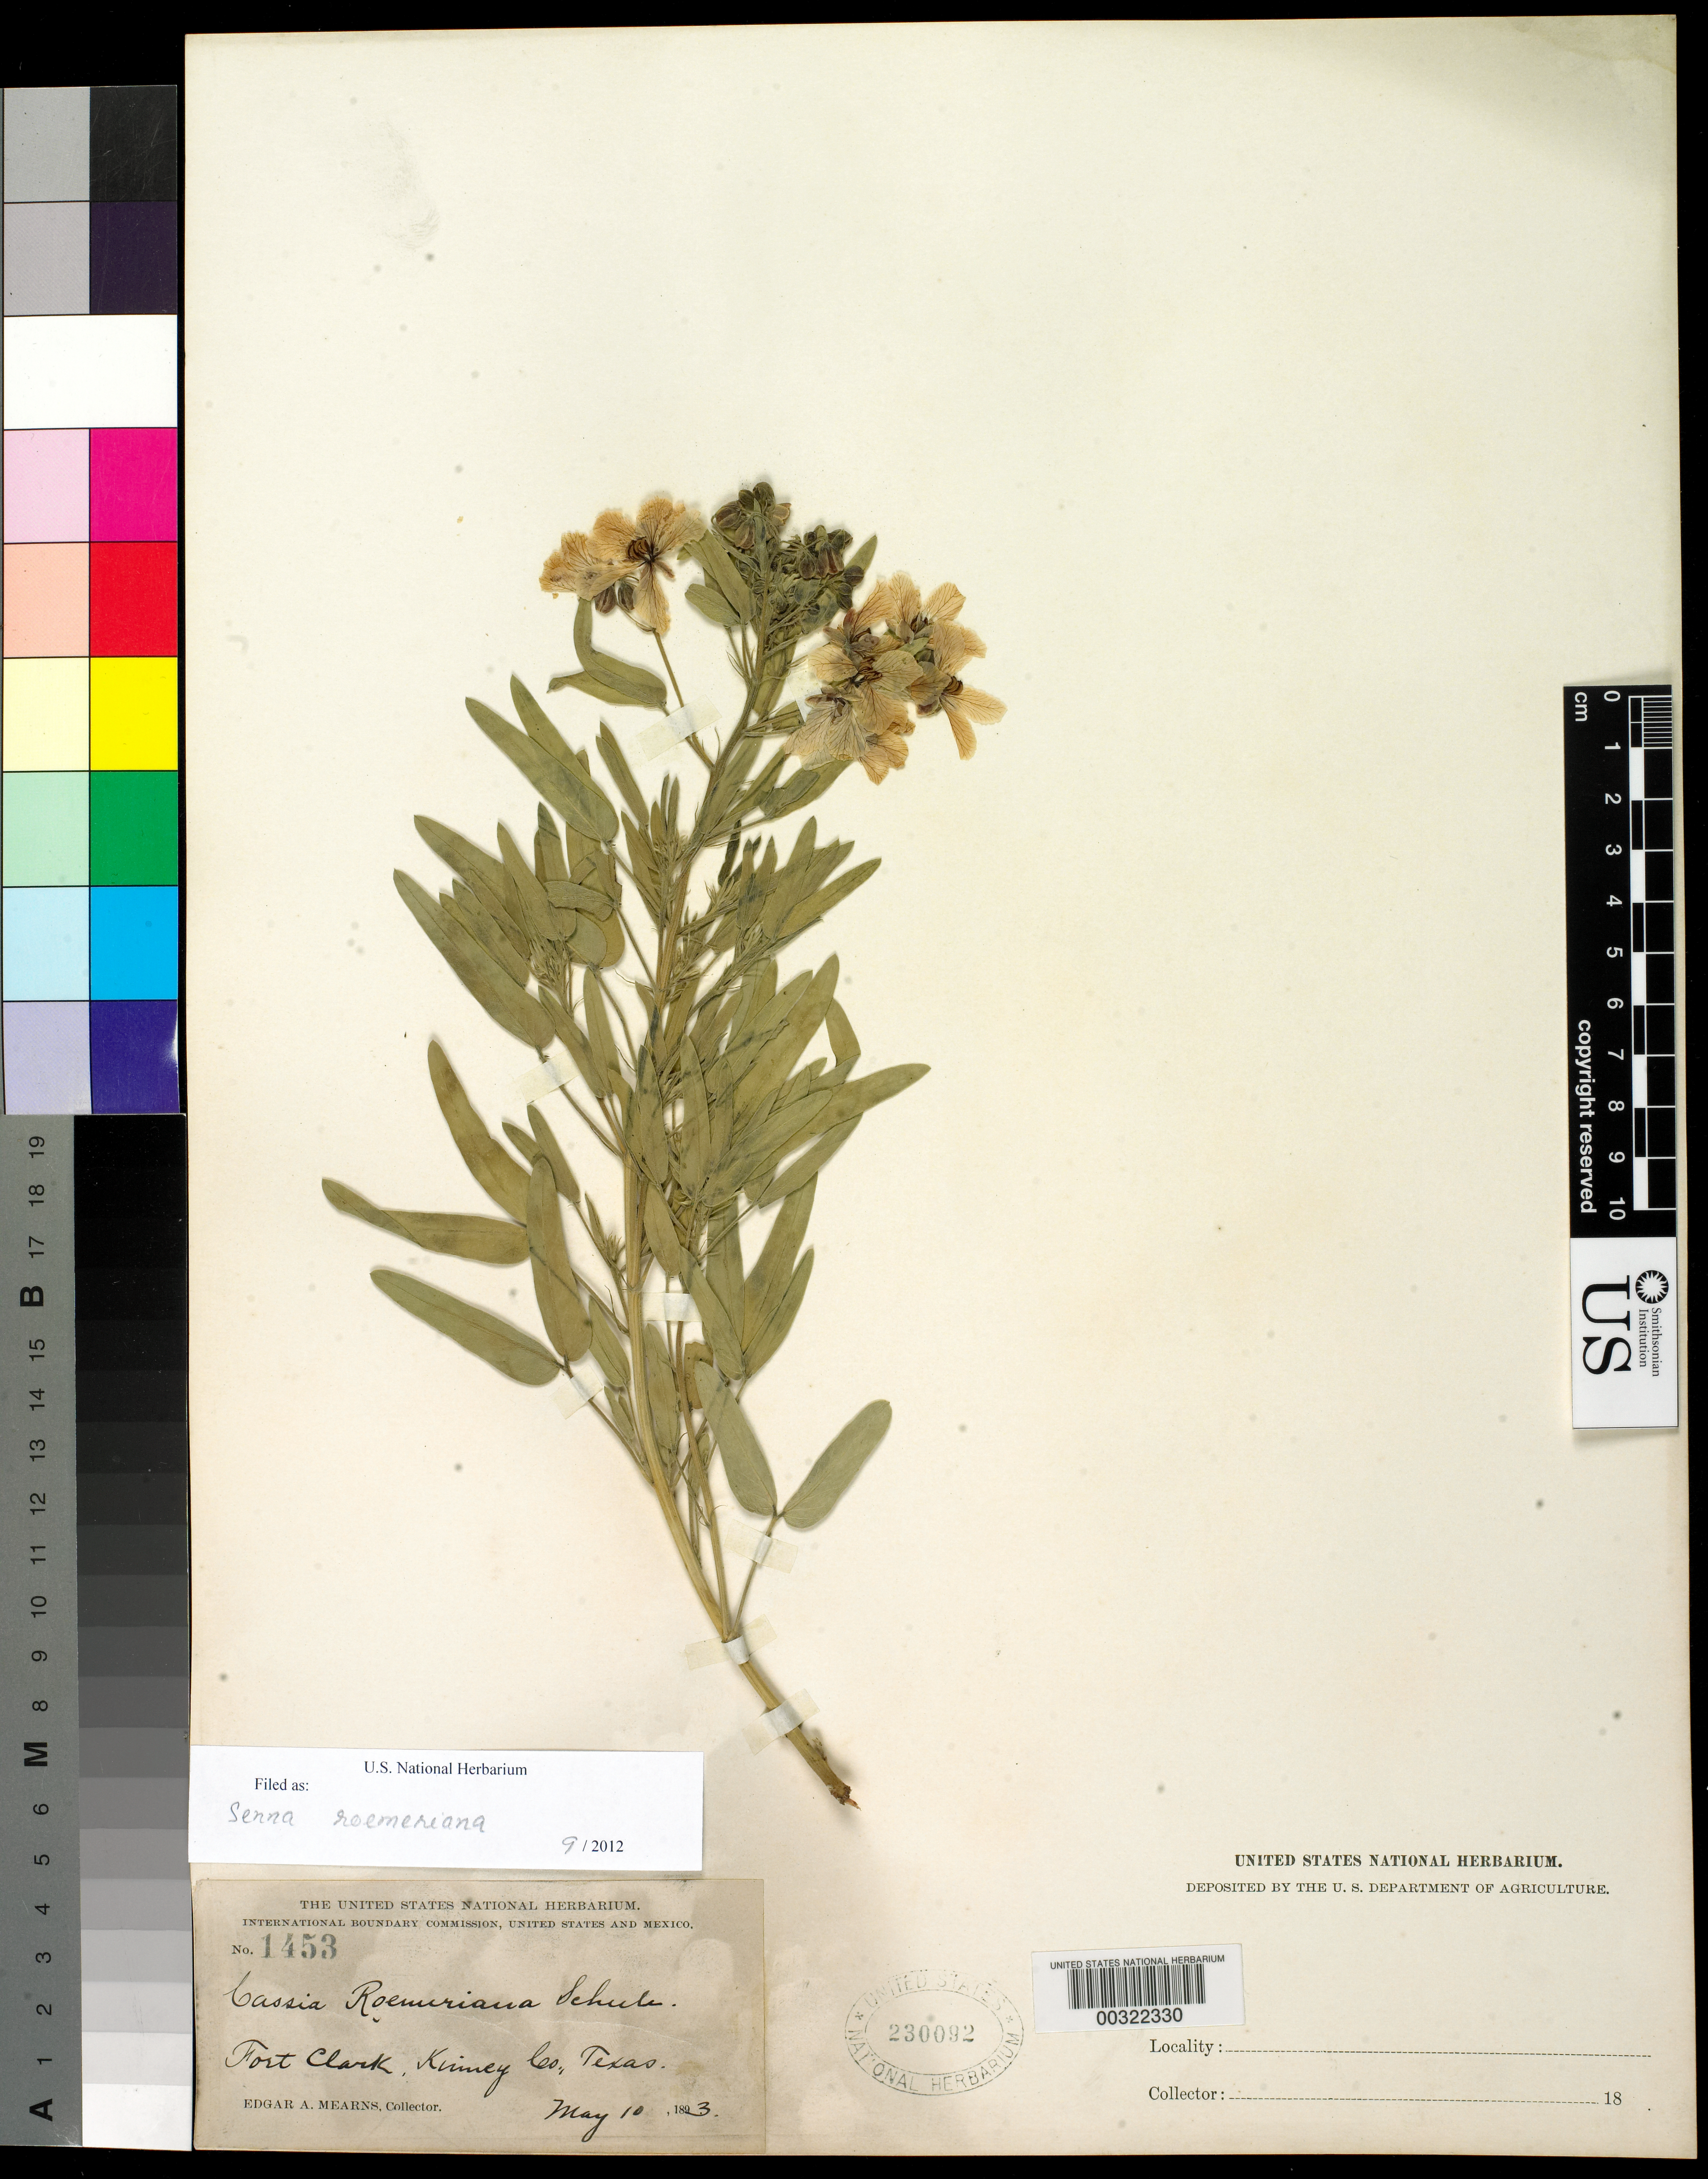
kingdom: Plantae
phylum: Tracheophyta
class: Magnoliopsida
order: Fabales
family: Fabaceae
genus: Senna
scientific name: Senna roemeriana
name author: (Scheele) H.S. Irwin & Barneby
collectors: E. A. Mearns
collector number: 1453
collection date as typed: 10 May 1893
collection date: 1893-05-10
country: United States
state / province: Texas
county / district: Kinney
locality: Fort clark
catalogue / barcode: US 230092